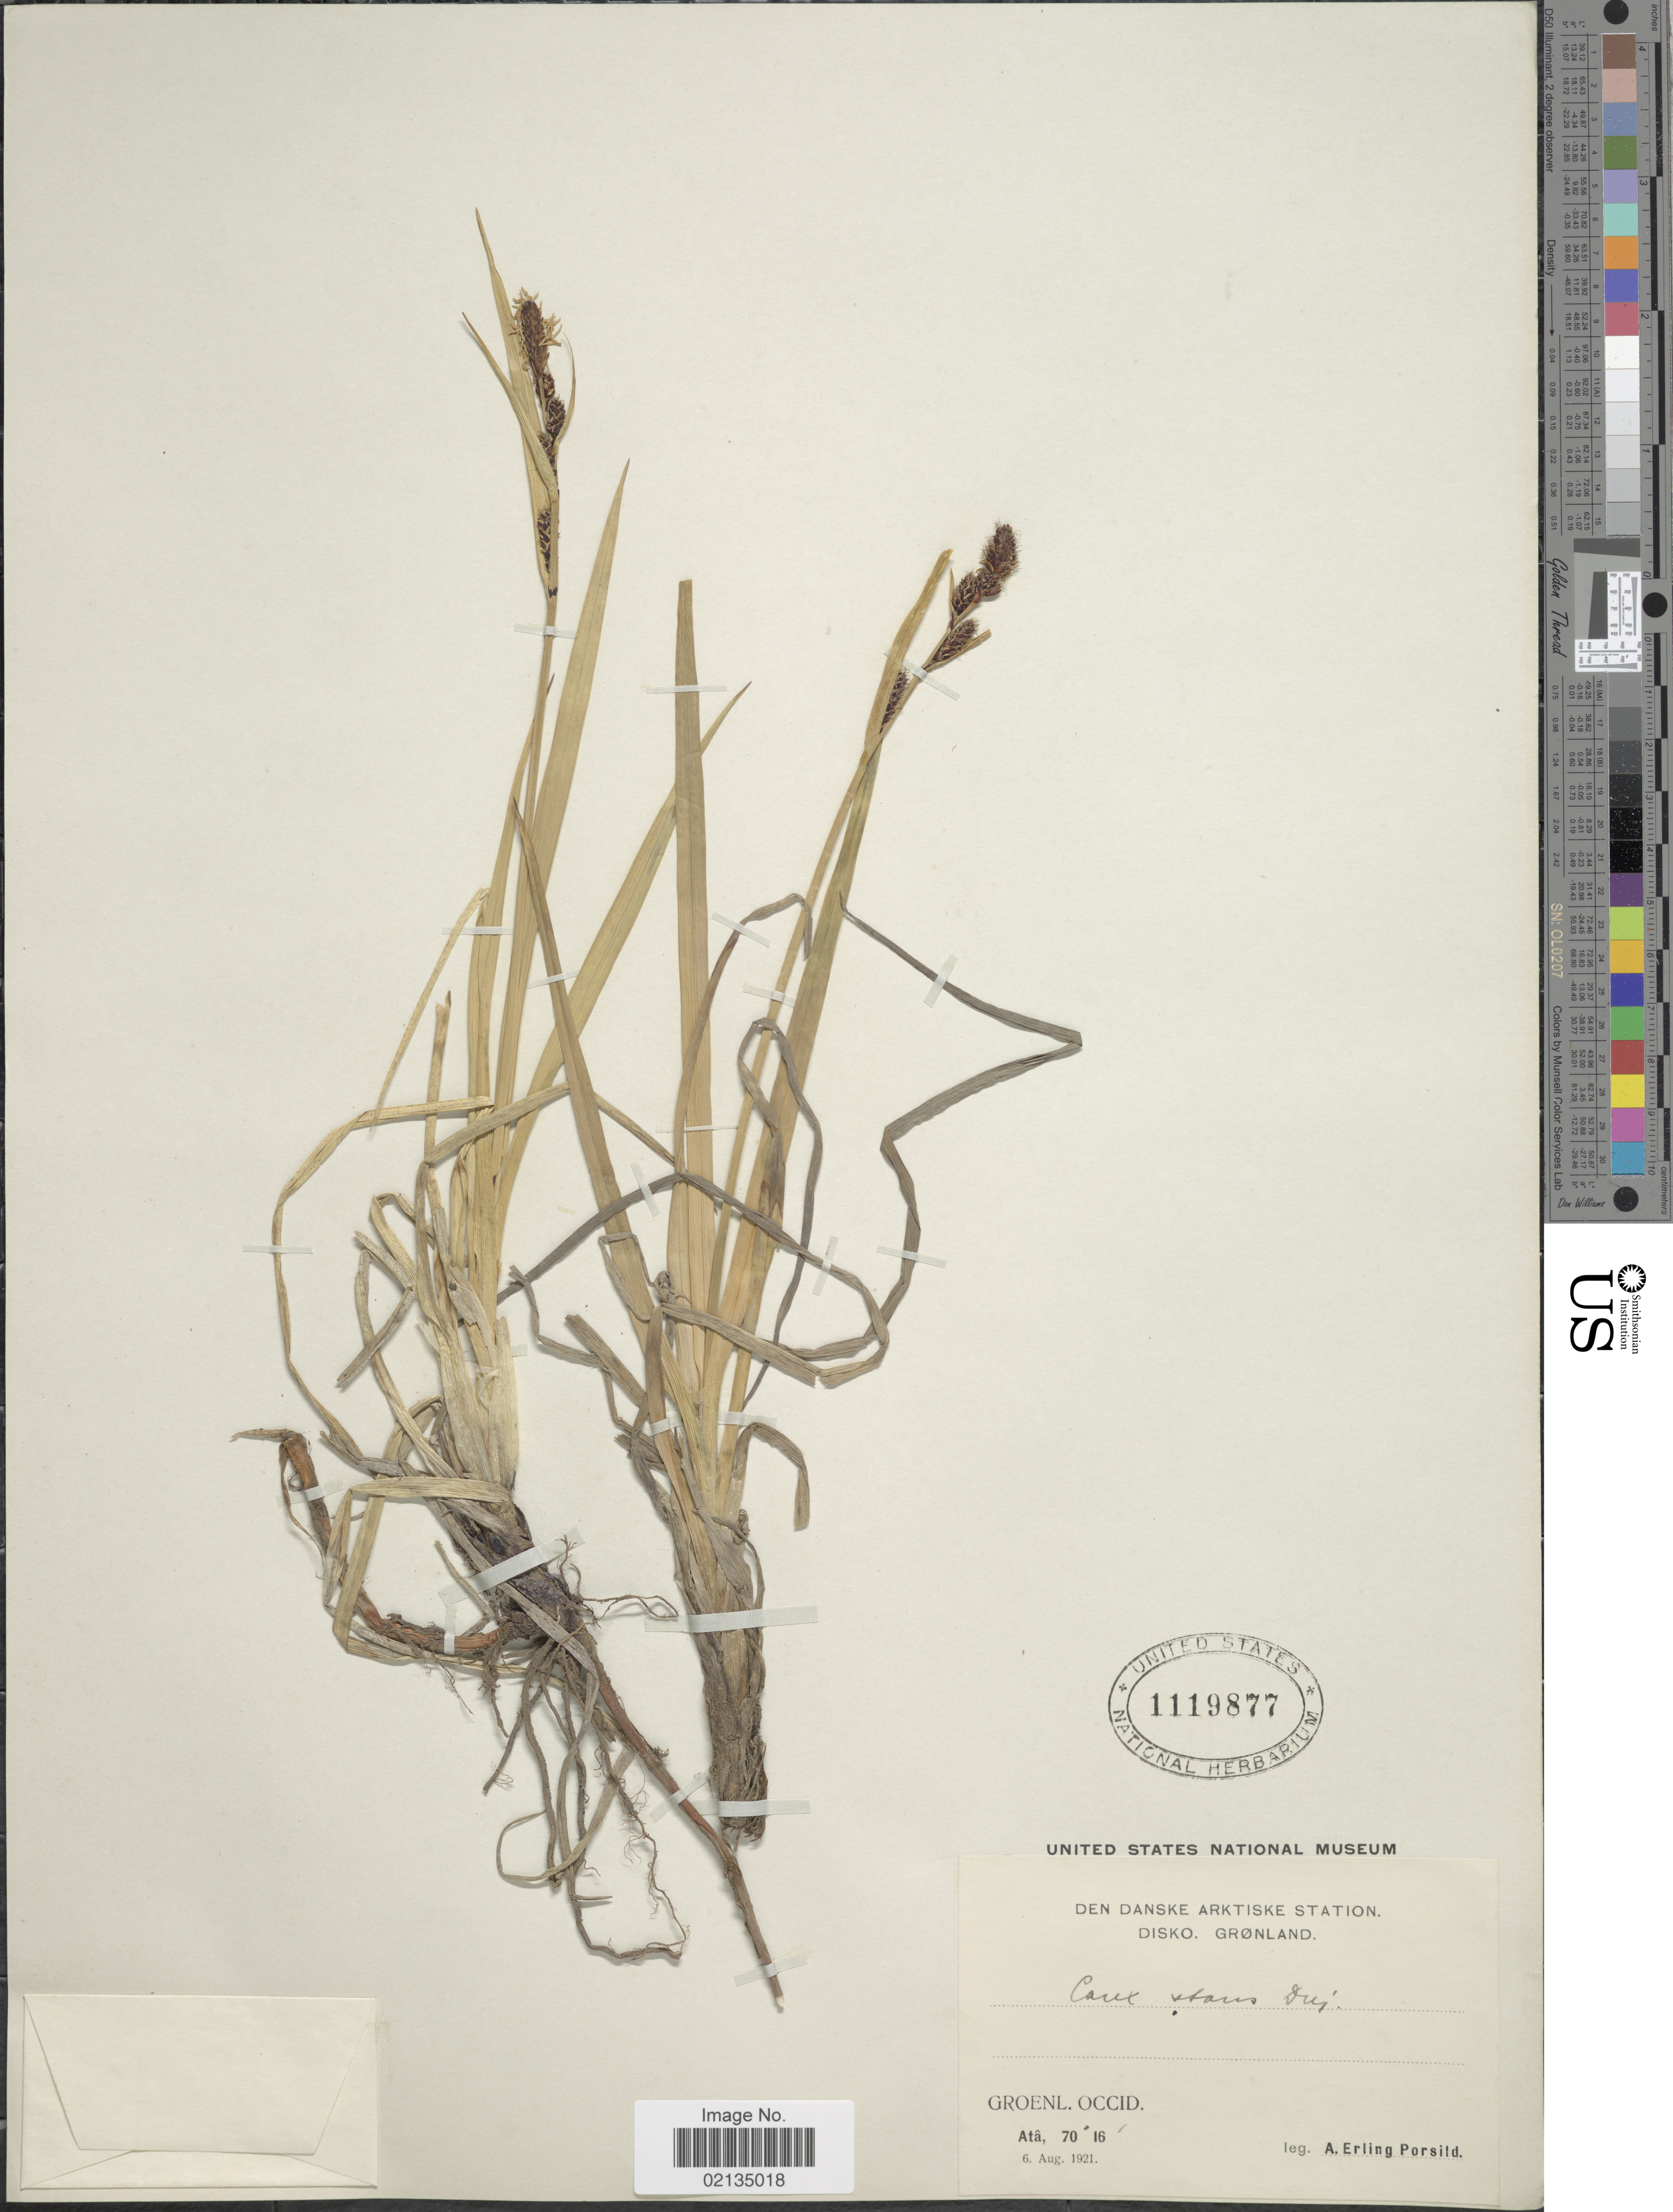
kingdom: Plantae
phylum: Tracheophyta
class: Liliopsida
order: Poales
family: Cyperaceae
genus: Carex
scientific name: Carex aquatilis var. minor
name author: Boott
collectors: A. E. Porsild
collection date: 1921-08-06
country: Greenland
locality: Groenl. occid. Ata.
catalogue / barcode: US 119877